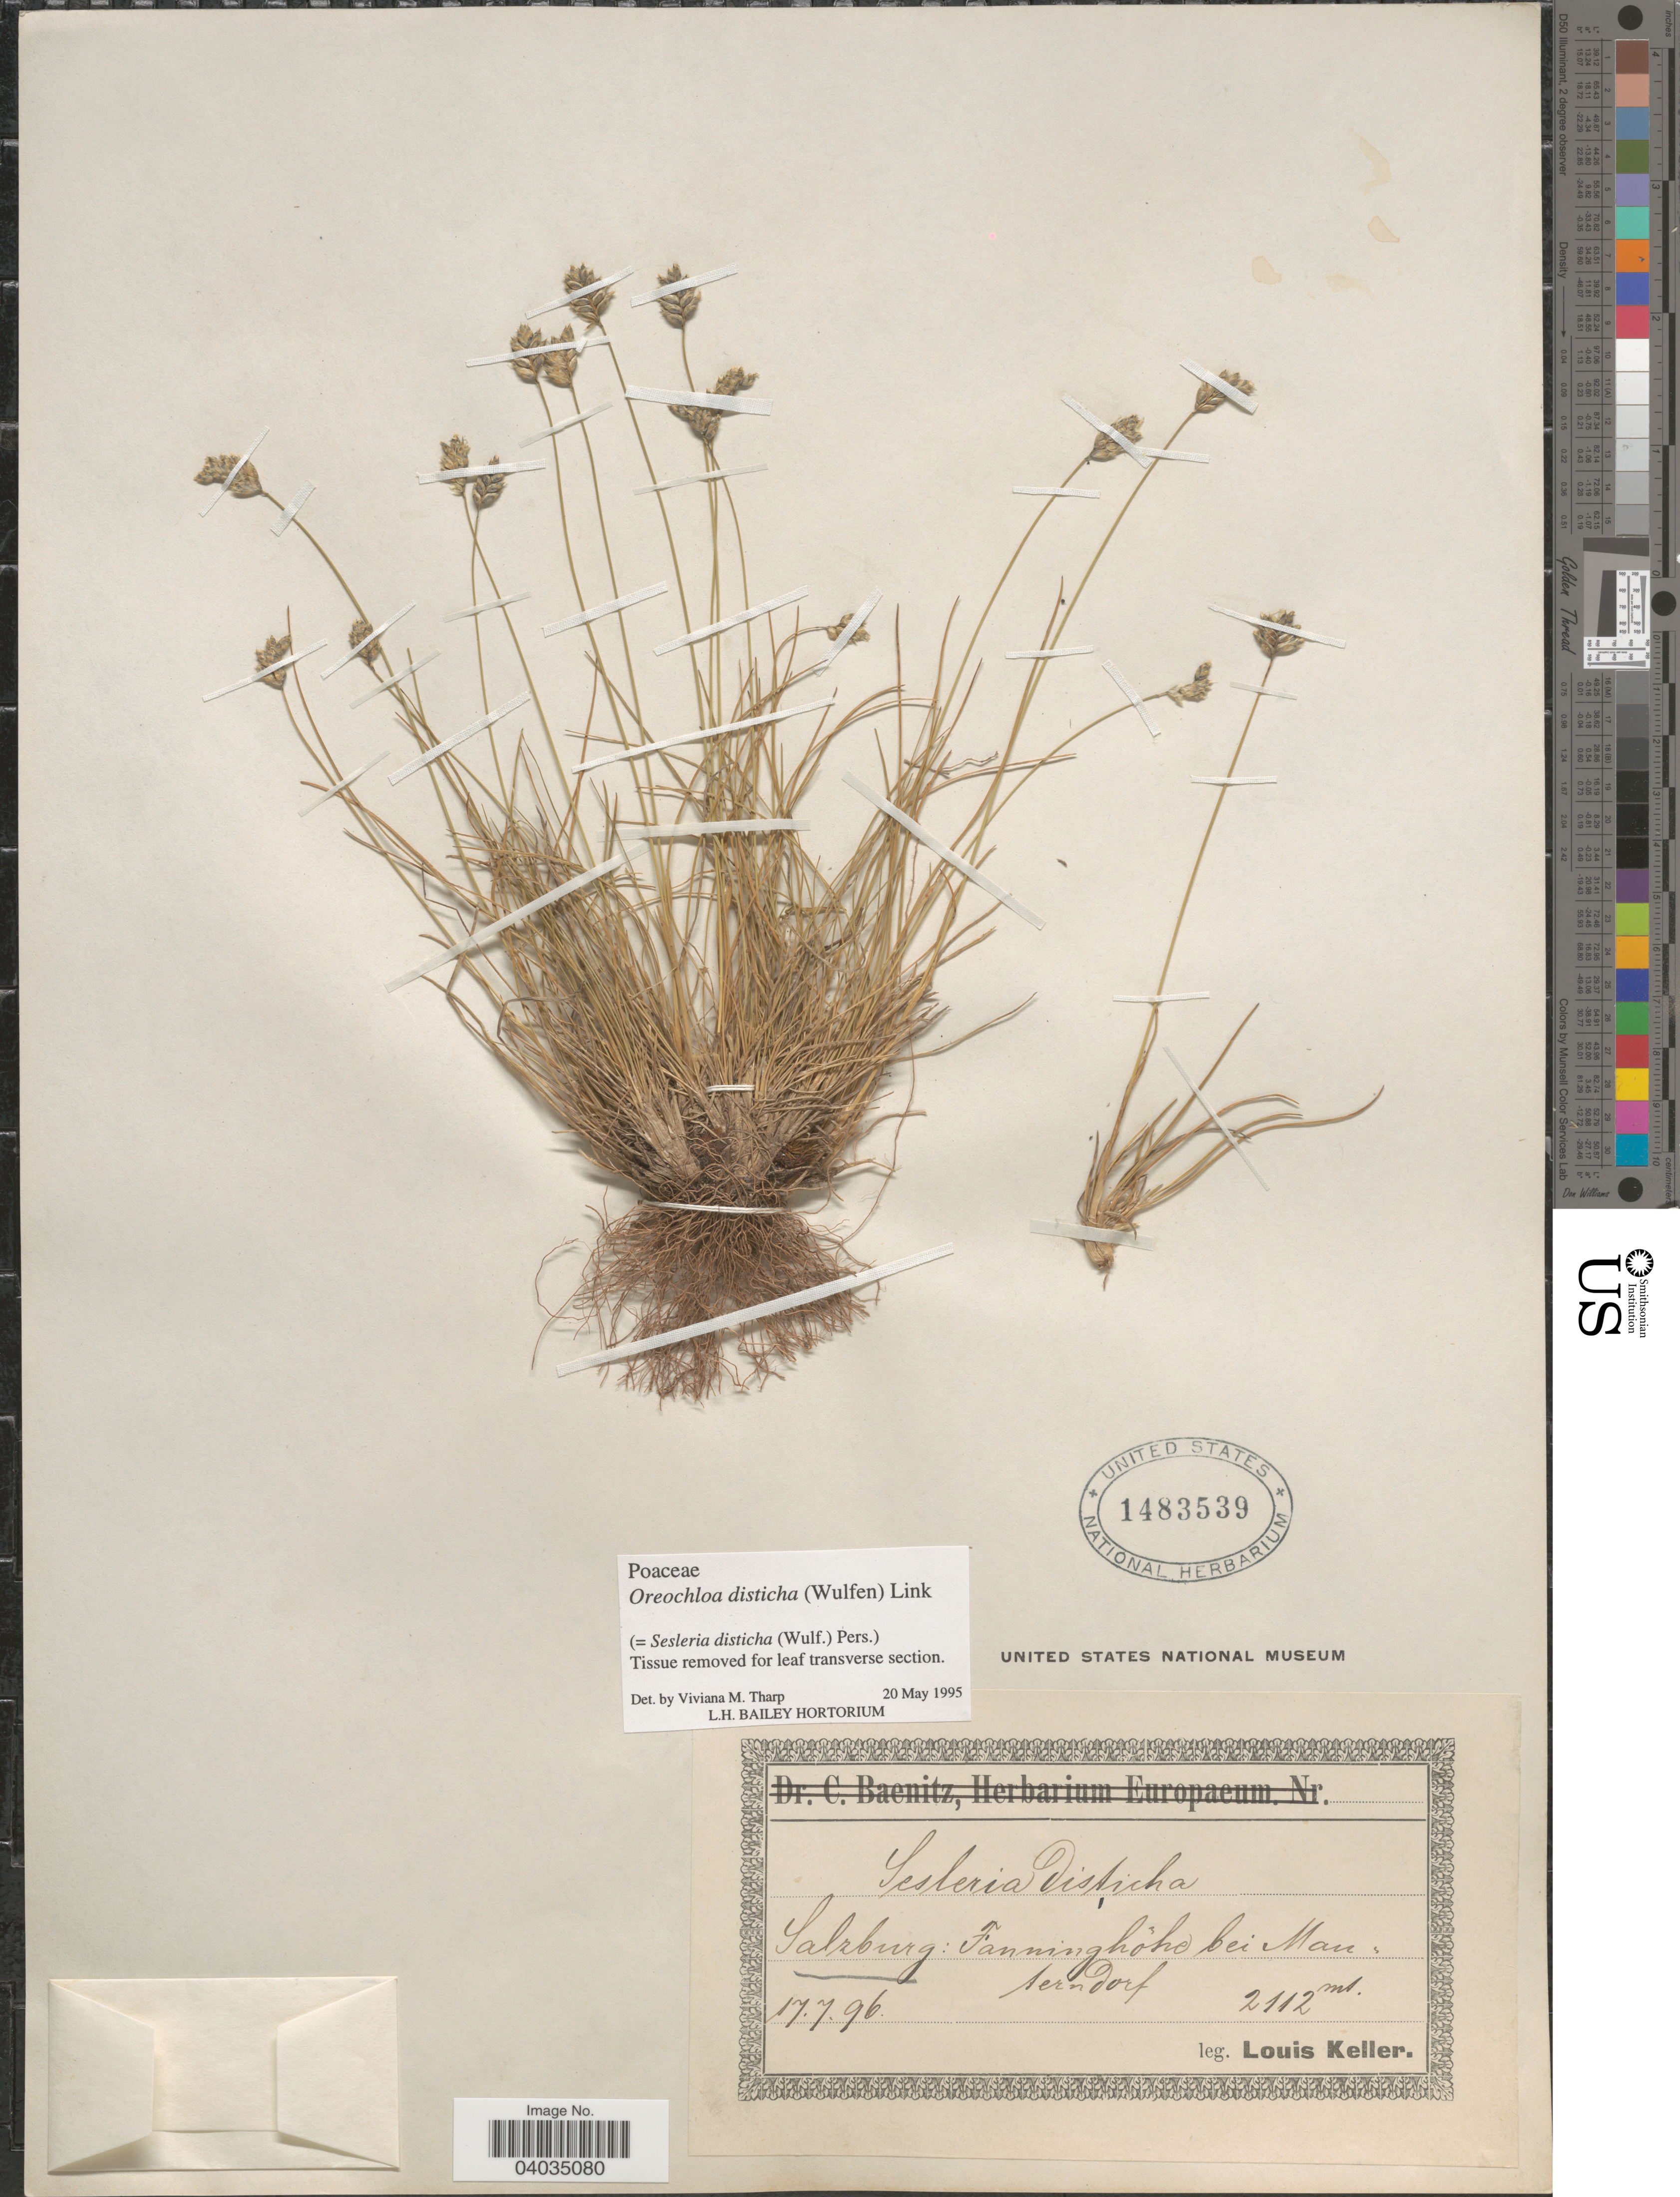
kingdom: Plantae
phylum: Tracheophyta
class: Liliopsida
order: Poales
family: Poaceae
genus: Oreochloa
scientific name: Oreochloa disticha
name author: (Wulfen) Link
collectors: L. Keller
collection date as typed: Transcribed d/m/y: 17/7/96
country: Austria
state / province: Salzburg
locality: Fanninghöhe bei Mauterndorf.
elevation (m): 2112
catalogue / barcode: US 1483539